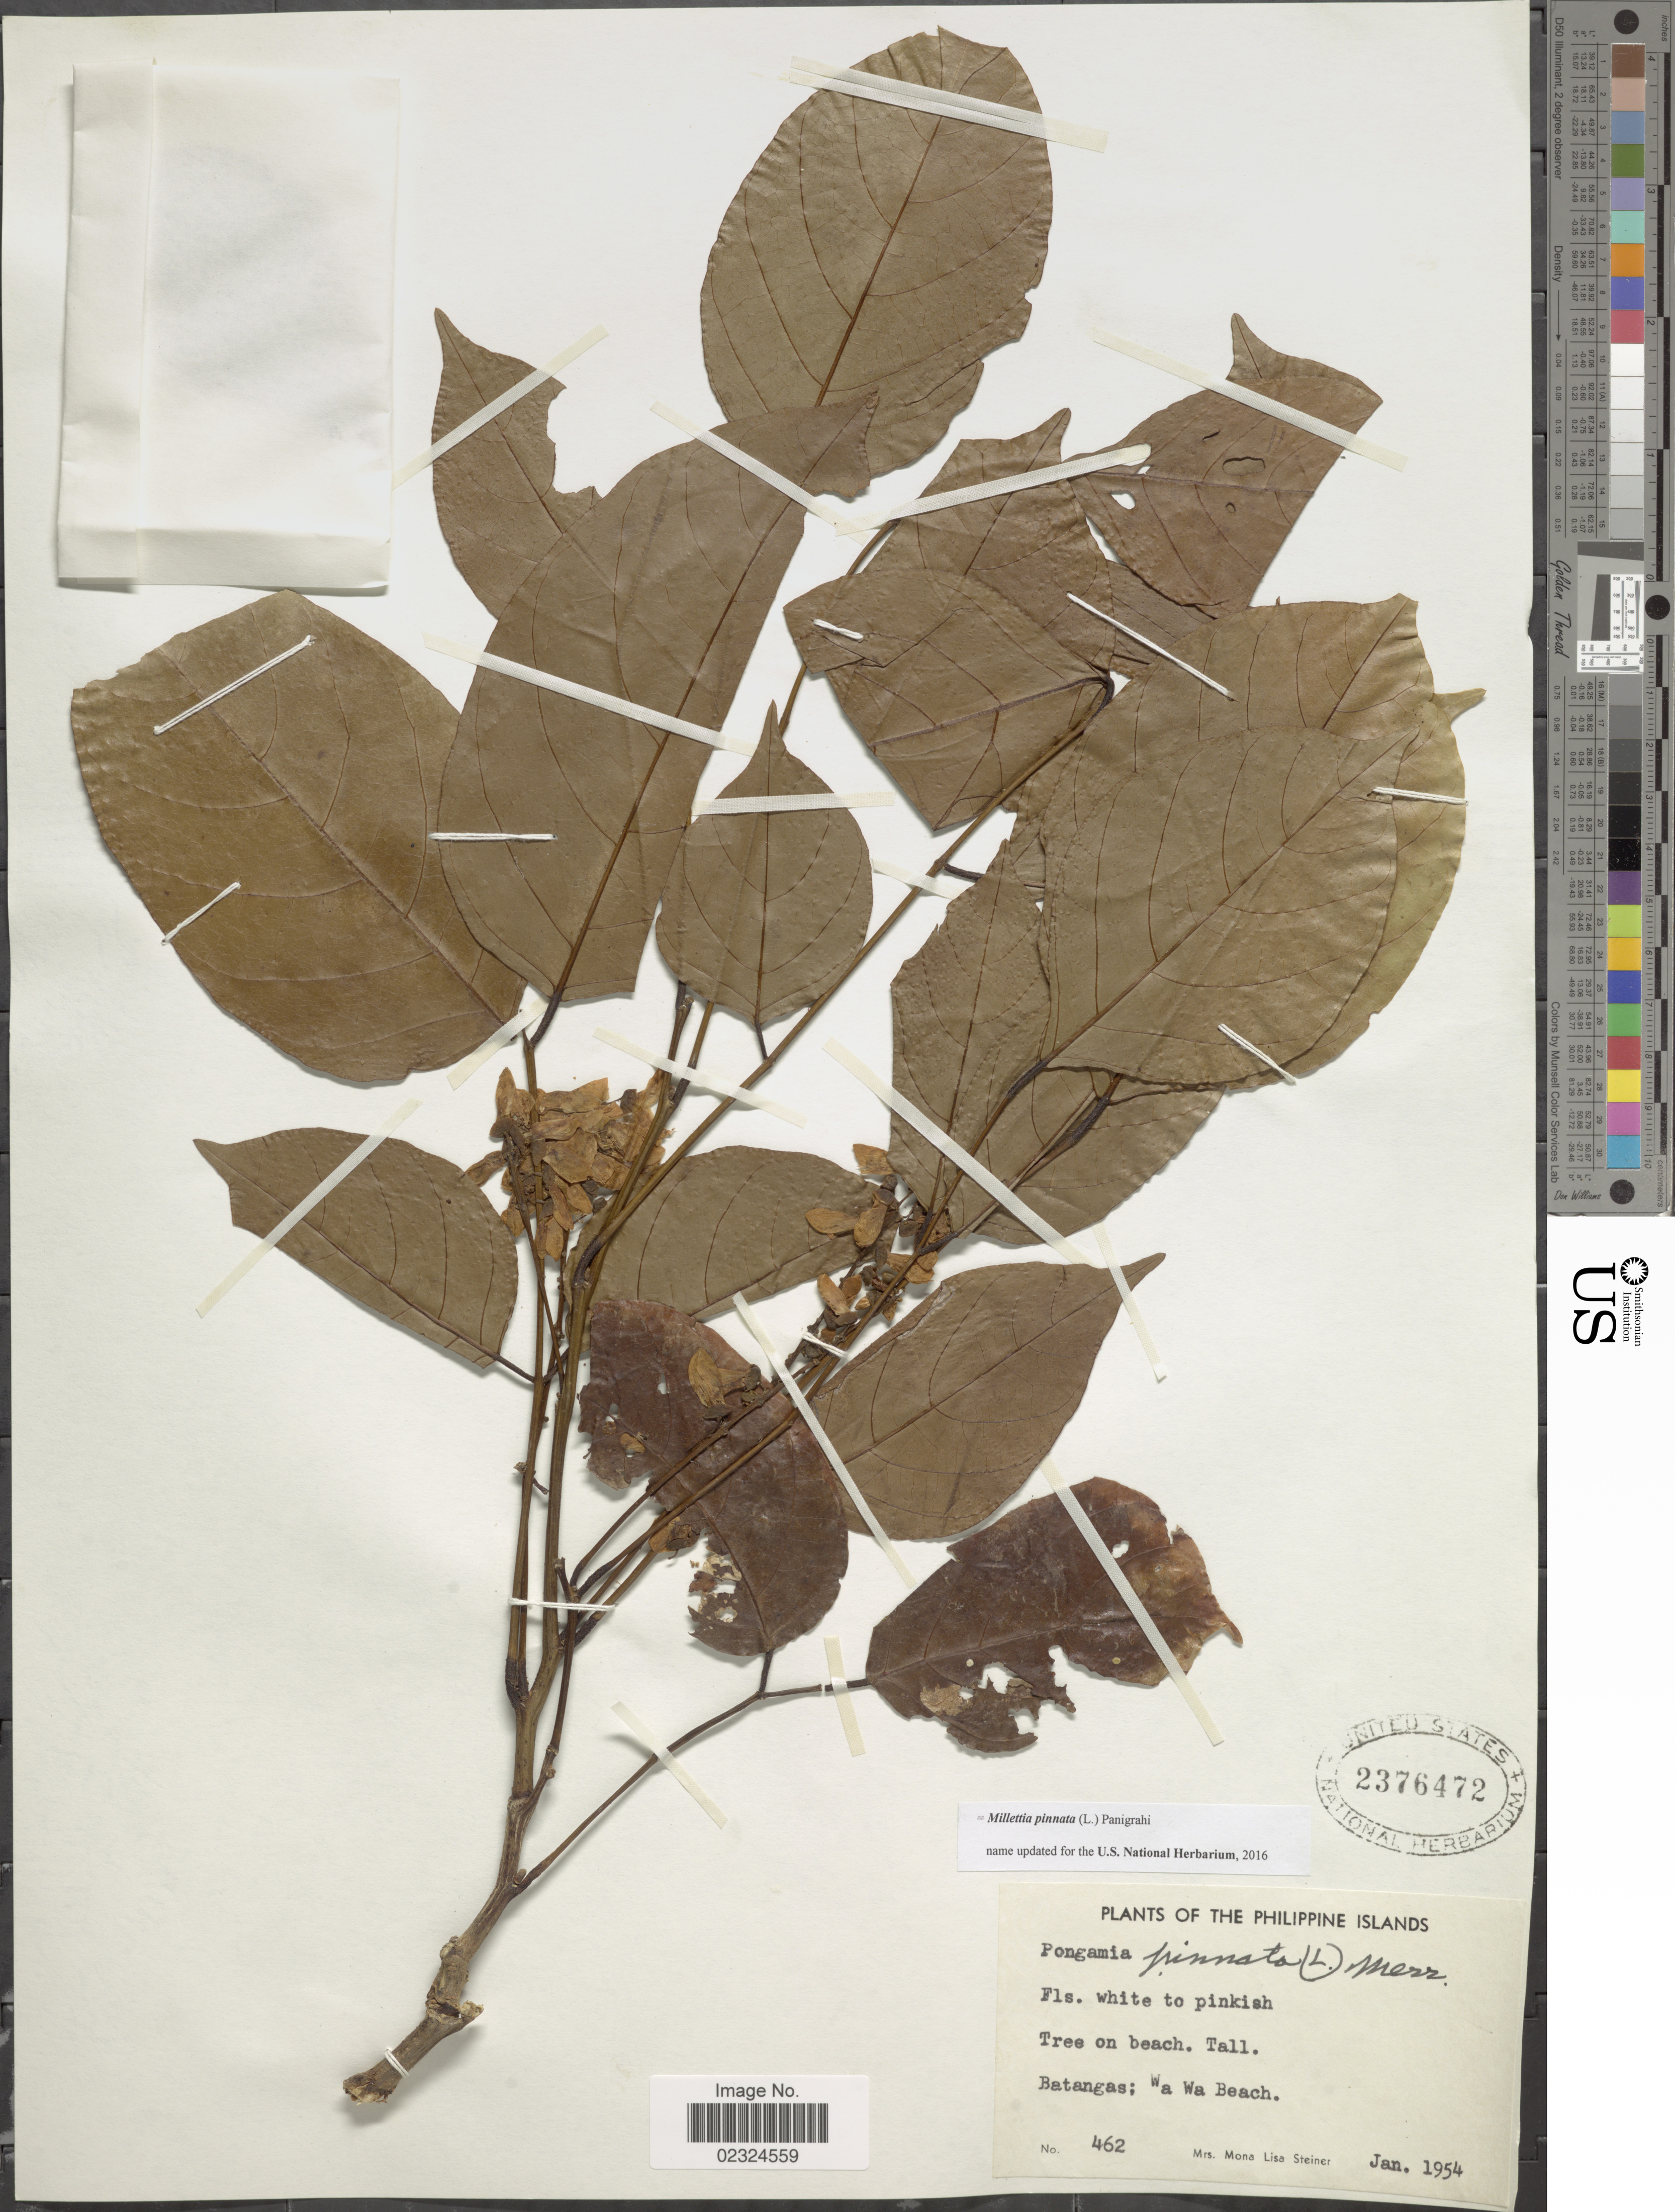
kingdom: Plantae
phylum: Tracheophyta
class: Magnoliopsida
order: Fabales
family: Fabaceae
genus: Millettia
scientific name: Millettia pinnata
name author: (L.) Panigrahi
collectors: M. Steiner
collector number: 462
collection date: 1954-01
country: Philippines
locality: Philippine Islands. Batangas: Wa Wa Beach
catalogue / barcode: US 2376472